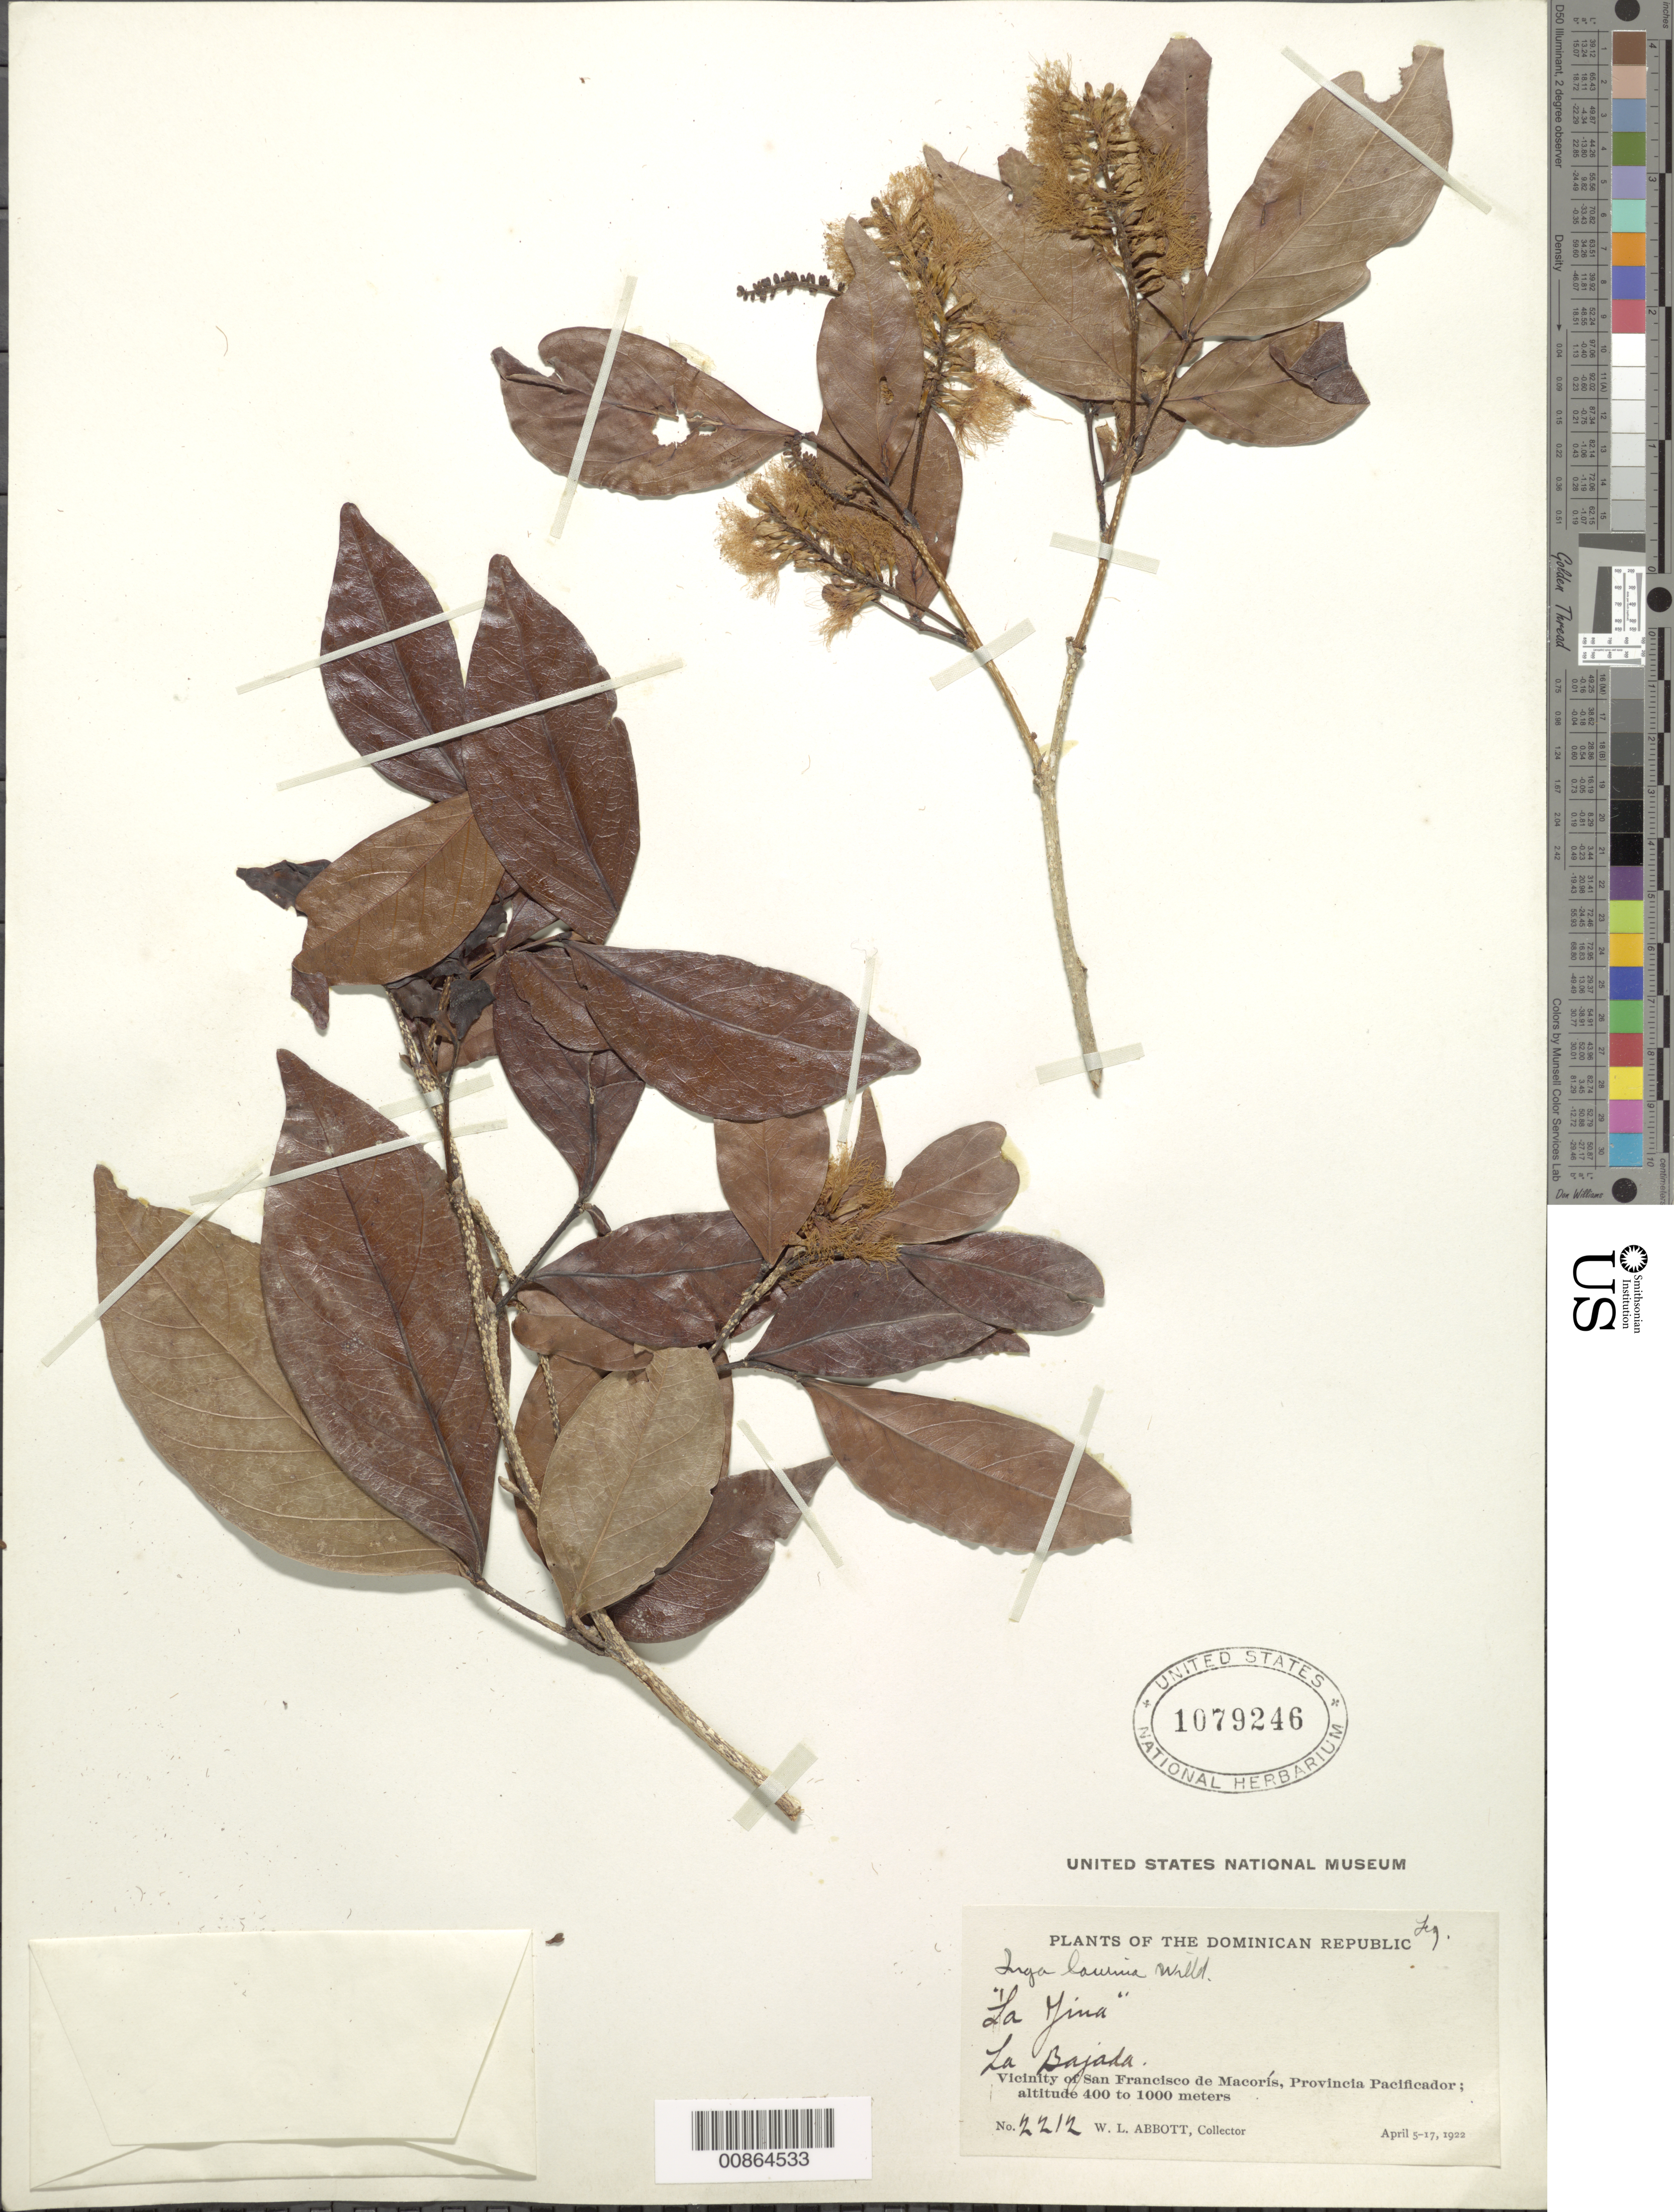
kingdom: Plantae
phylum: Tracheophyta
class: Magnoliopsida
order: Fabales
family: Fabaceae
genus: Inga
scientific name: Inga laurina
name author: (Sw.) Willd.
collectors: W. L. Abbott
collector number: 2212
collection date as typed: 05 Apr 1922 to 17 Apr 1922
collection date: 1922-04-05/1922-04-17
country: Dominican Republic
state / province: Duarte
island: Hispaniola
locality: La Bajada. Vicinity of San Francisco de Macoris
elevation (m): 400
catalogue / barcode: US 1079246